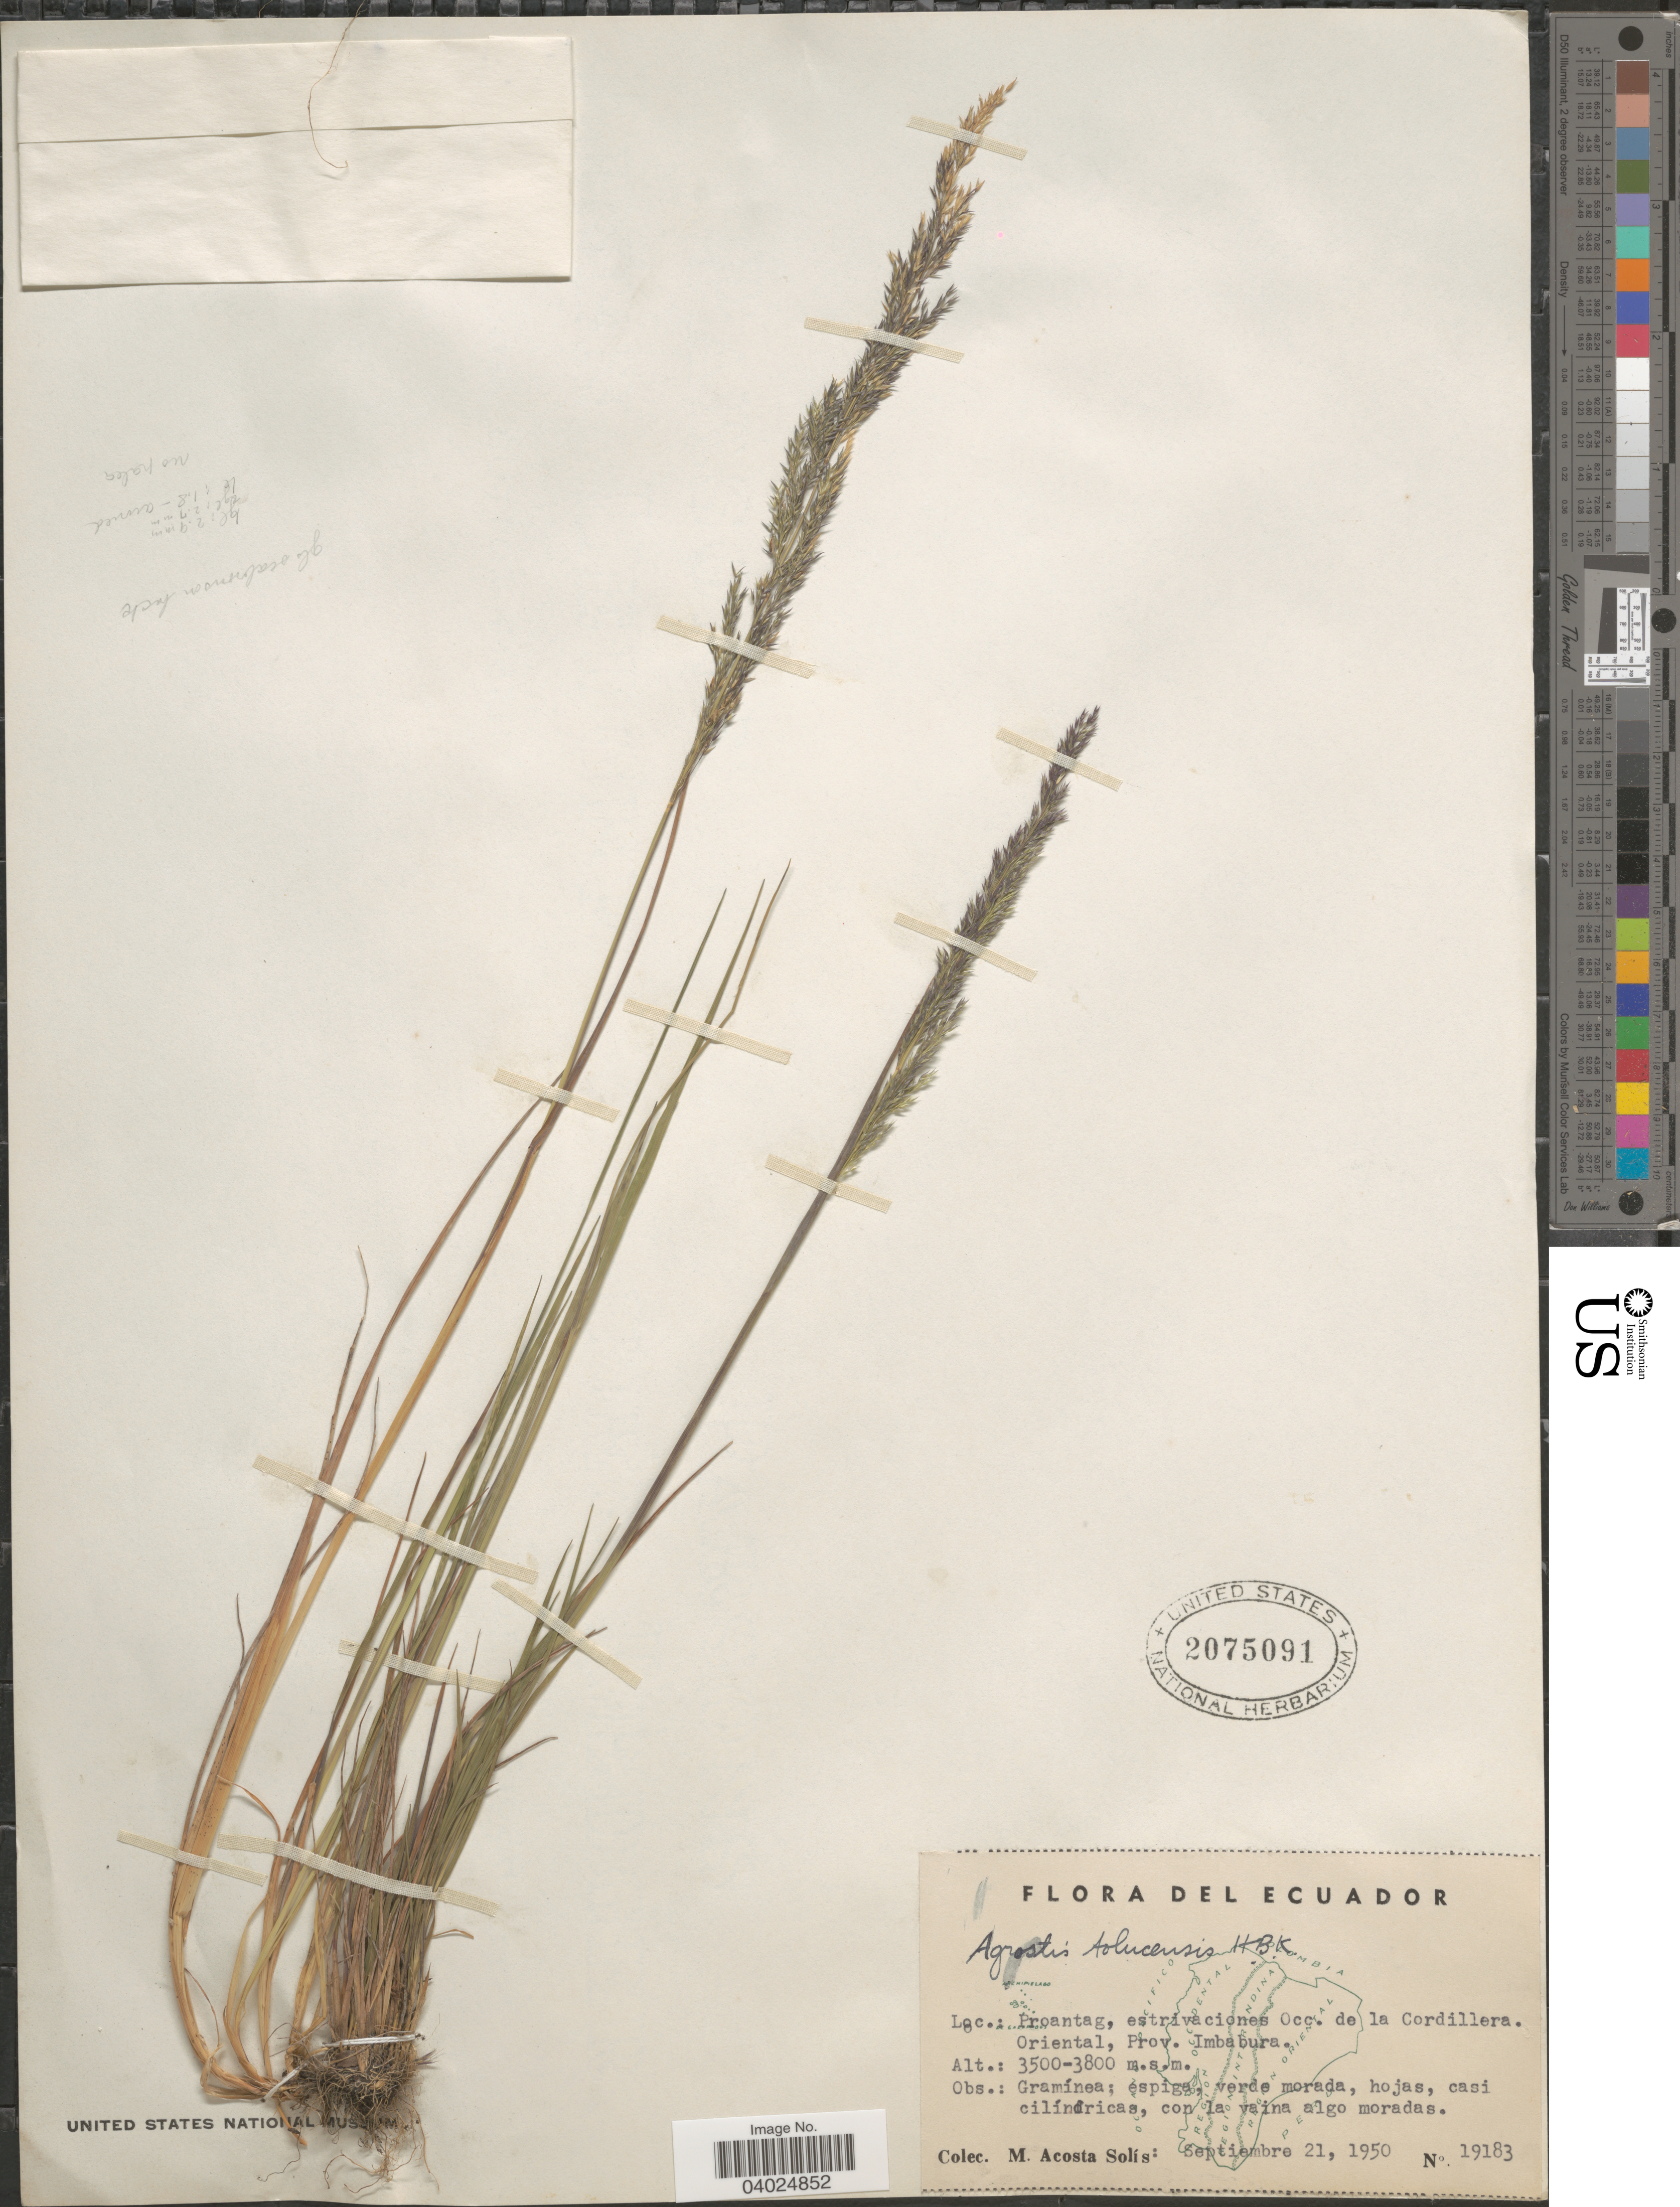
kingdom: Plantae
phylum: Tracheophyta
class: Liliopsida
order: Poales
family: Poaceae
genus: Agrostis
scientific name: Agrostis tolucensis Kunth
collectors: M. Acosta Solis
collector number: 19183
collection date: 1950-09-21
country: Ecuador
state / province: Imbabura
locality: Proantag, estrivaciones Occ. de la Cordillera. Oriental.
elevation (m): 3500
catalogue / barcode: US 2075091